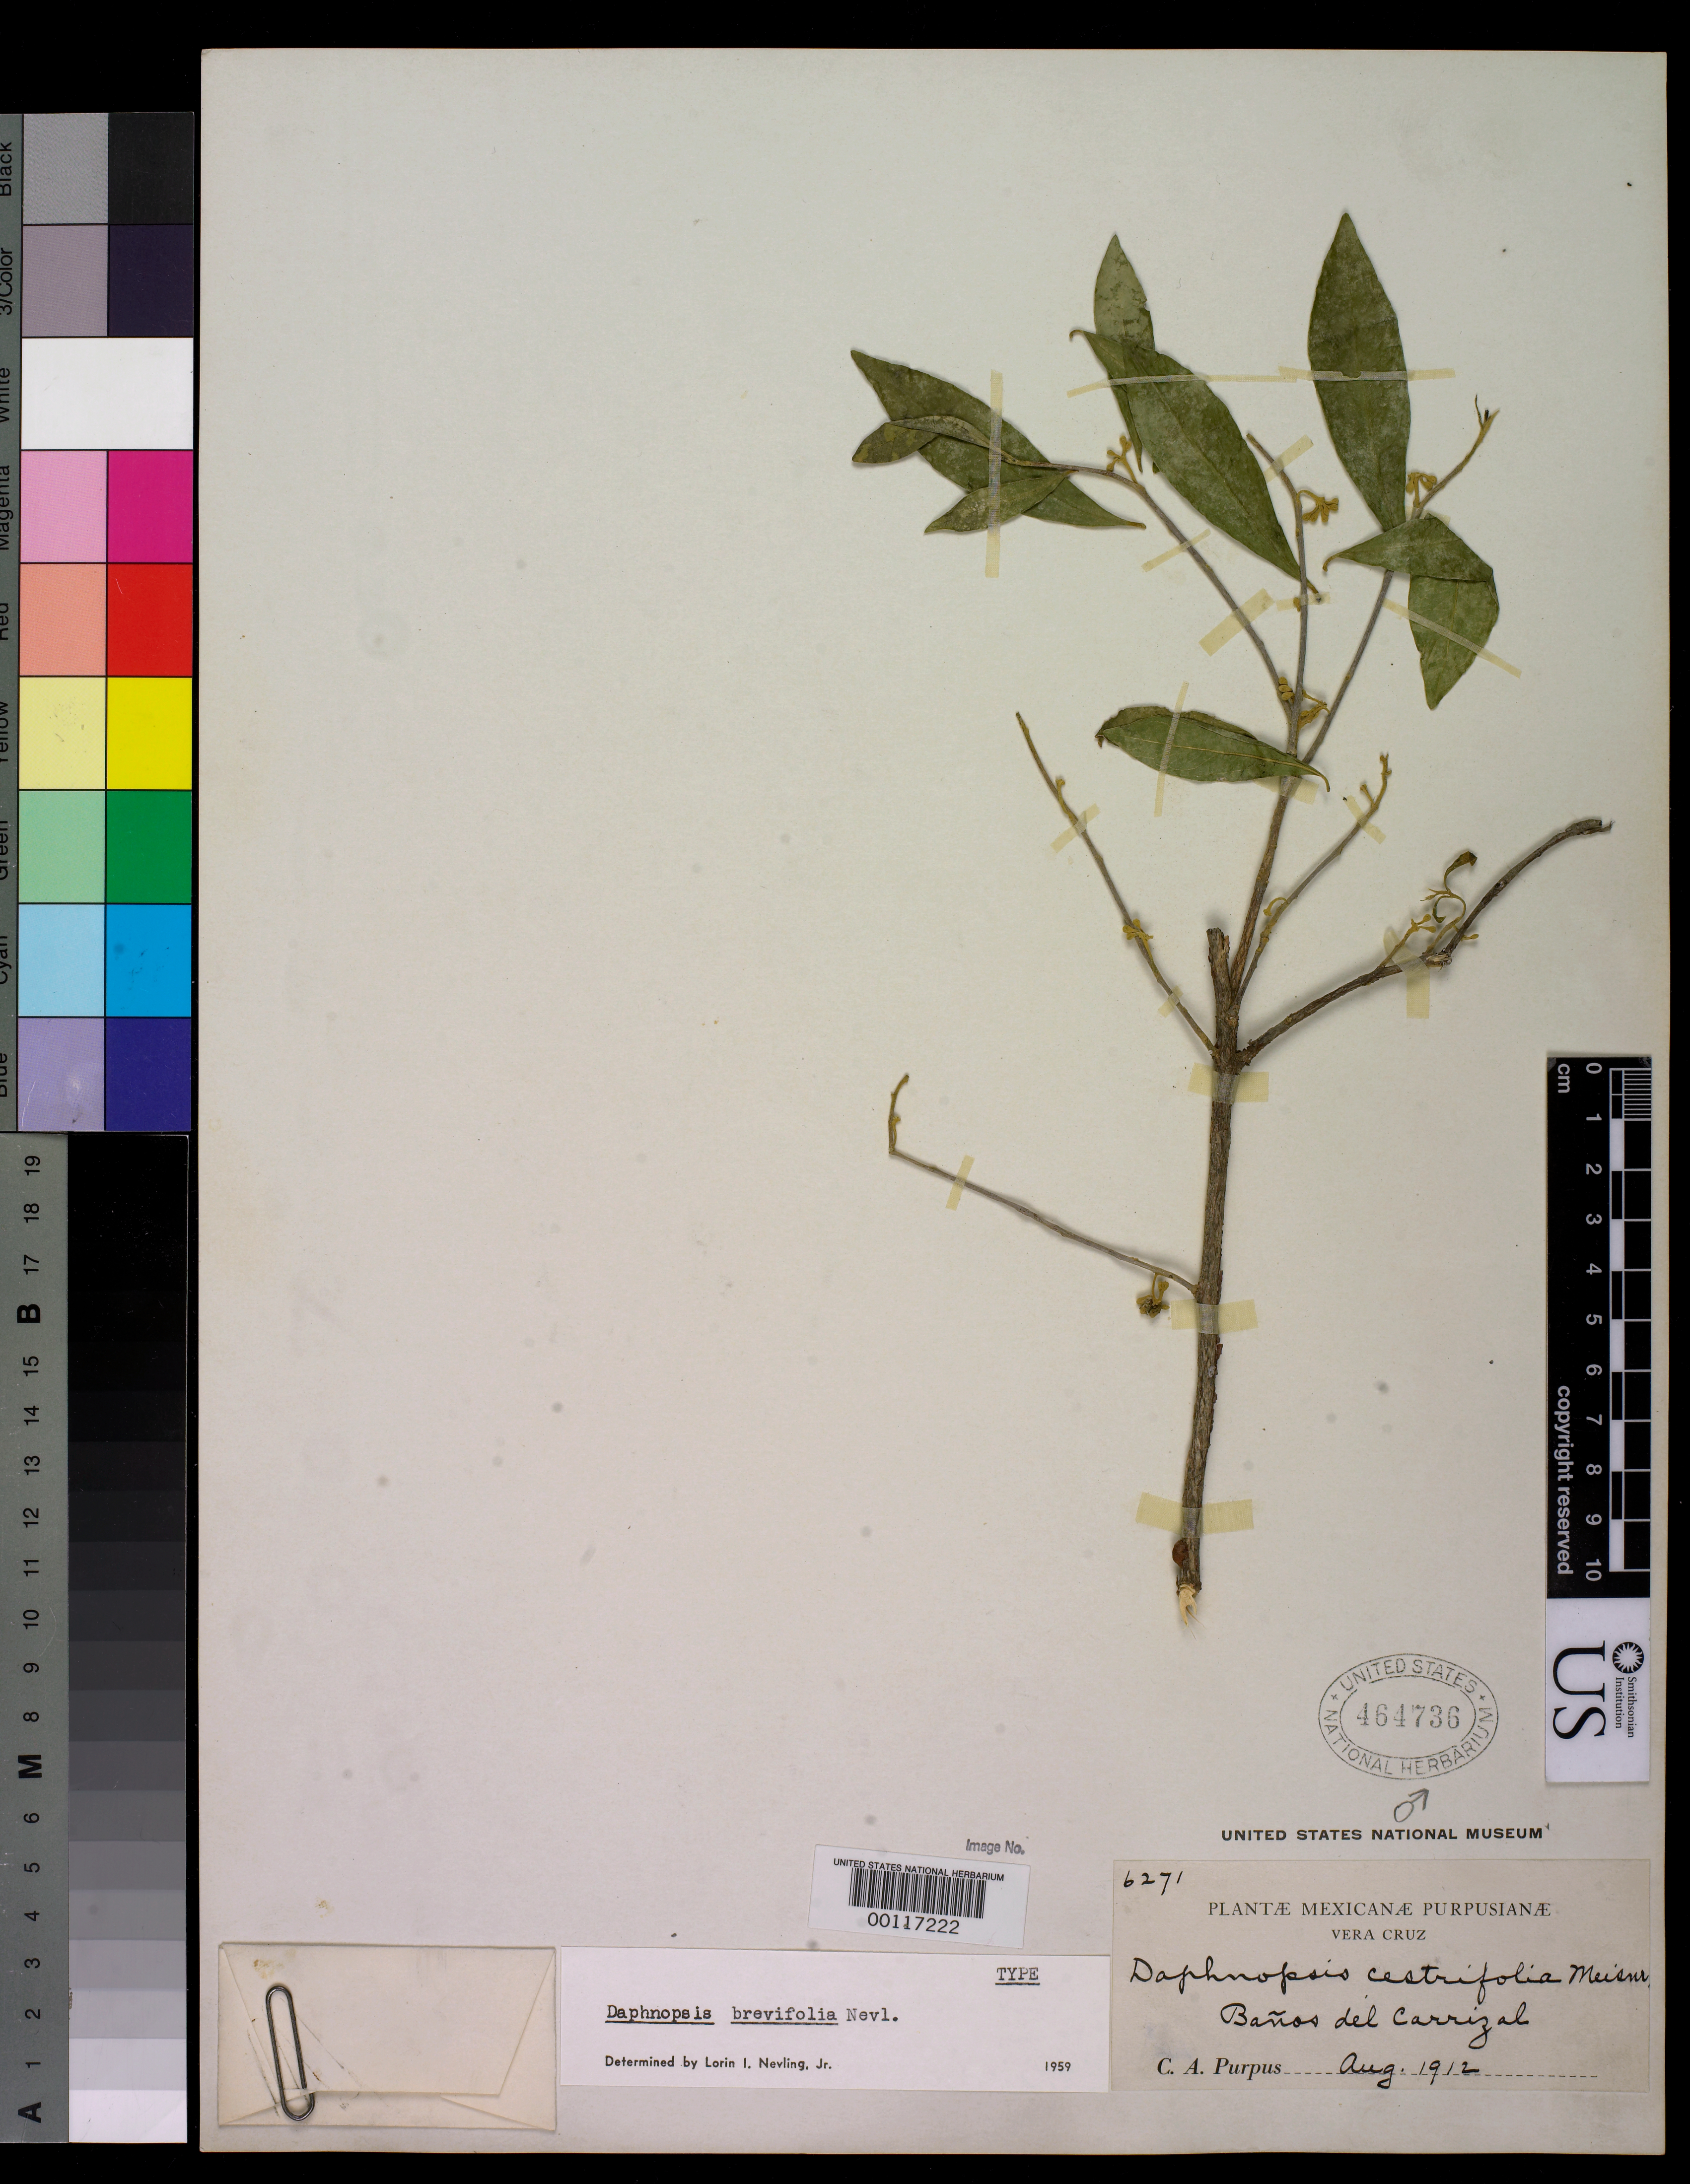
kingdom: Plantae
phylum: Tracheophyta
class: Magnoliopsida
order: Malvales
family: Thymelaeaceae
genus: Daphnopsis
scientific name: Daphnopsis brevifolia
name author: Nevling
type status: Isotype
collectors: C. A. Purpus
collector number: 6271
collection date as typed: Aug 1912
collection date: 1912-08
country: Mexico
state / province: Veracruz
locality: Banos del Carrizal.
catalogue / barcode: US 464736